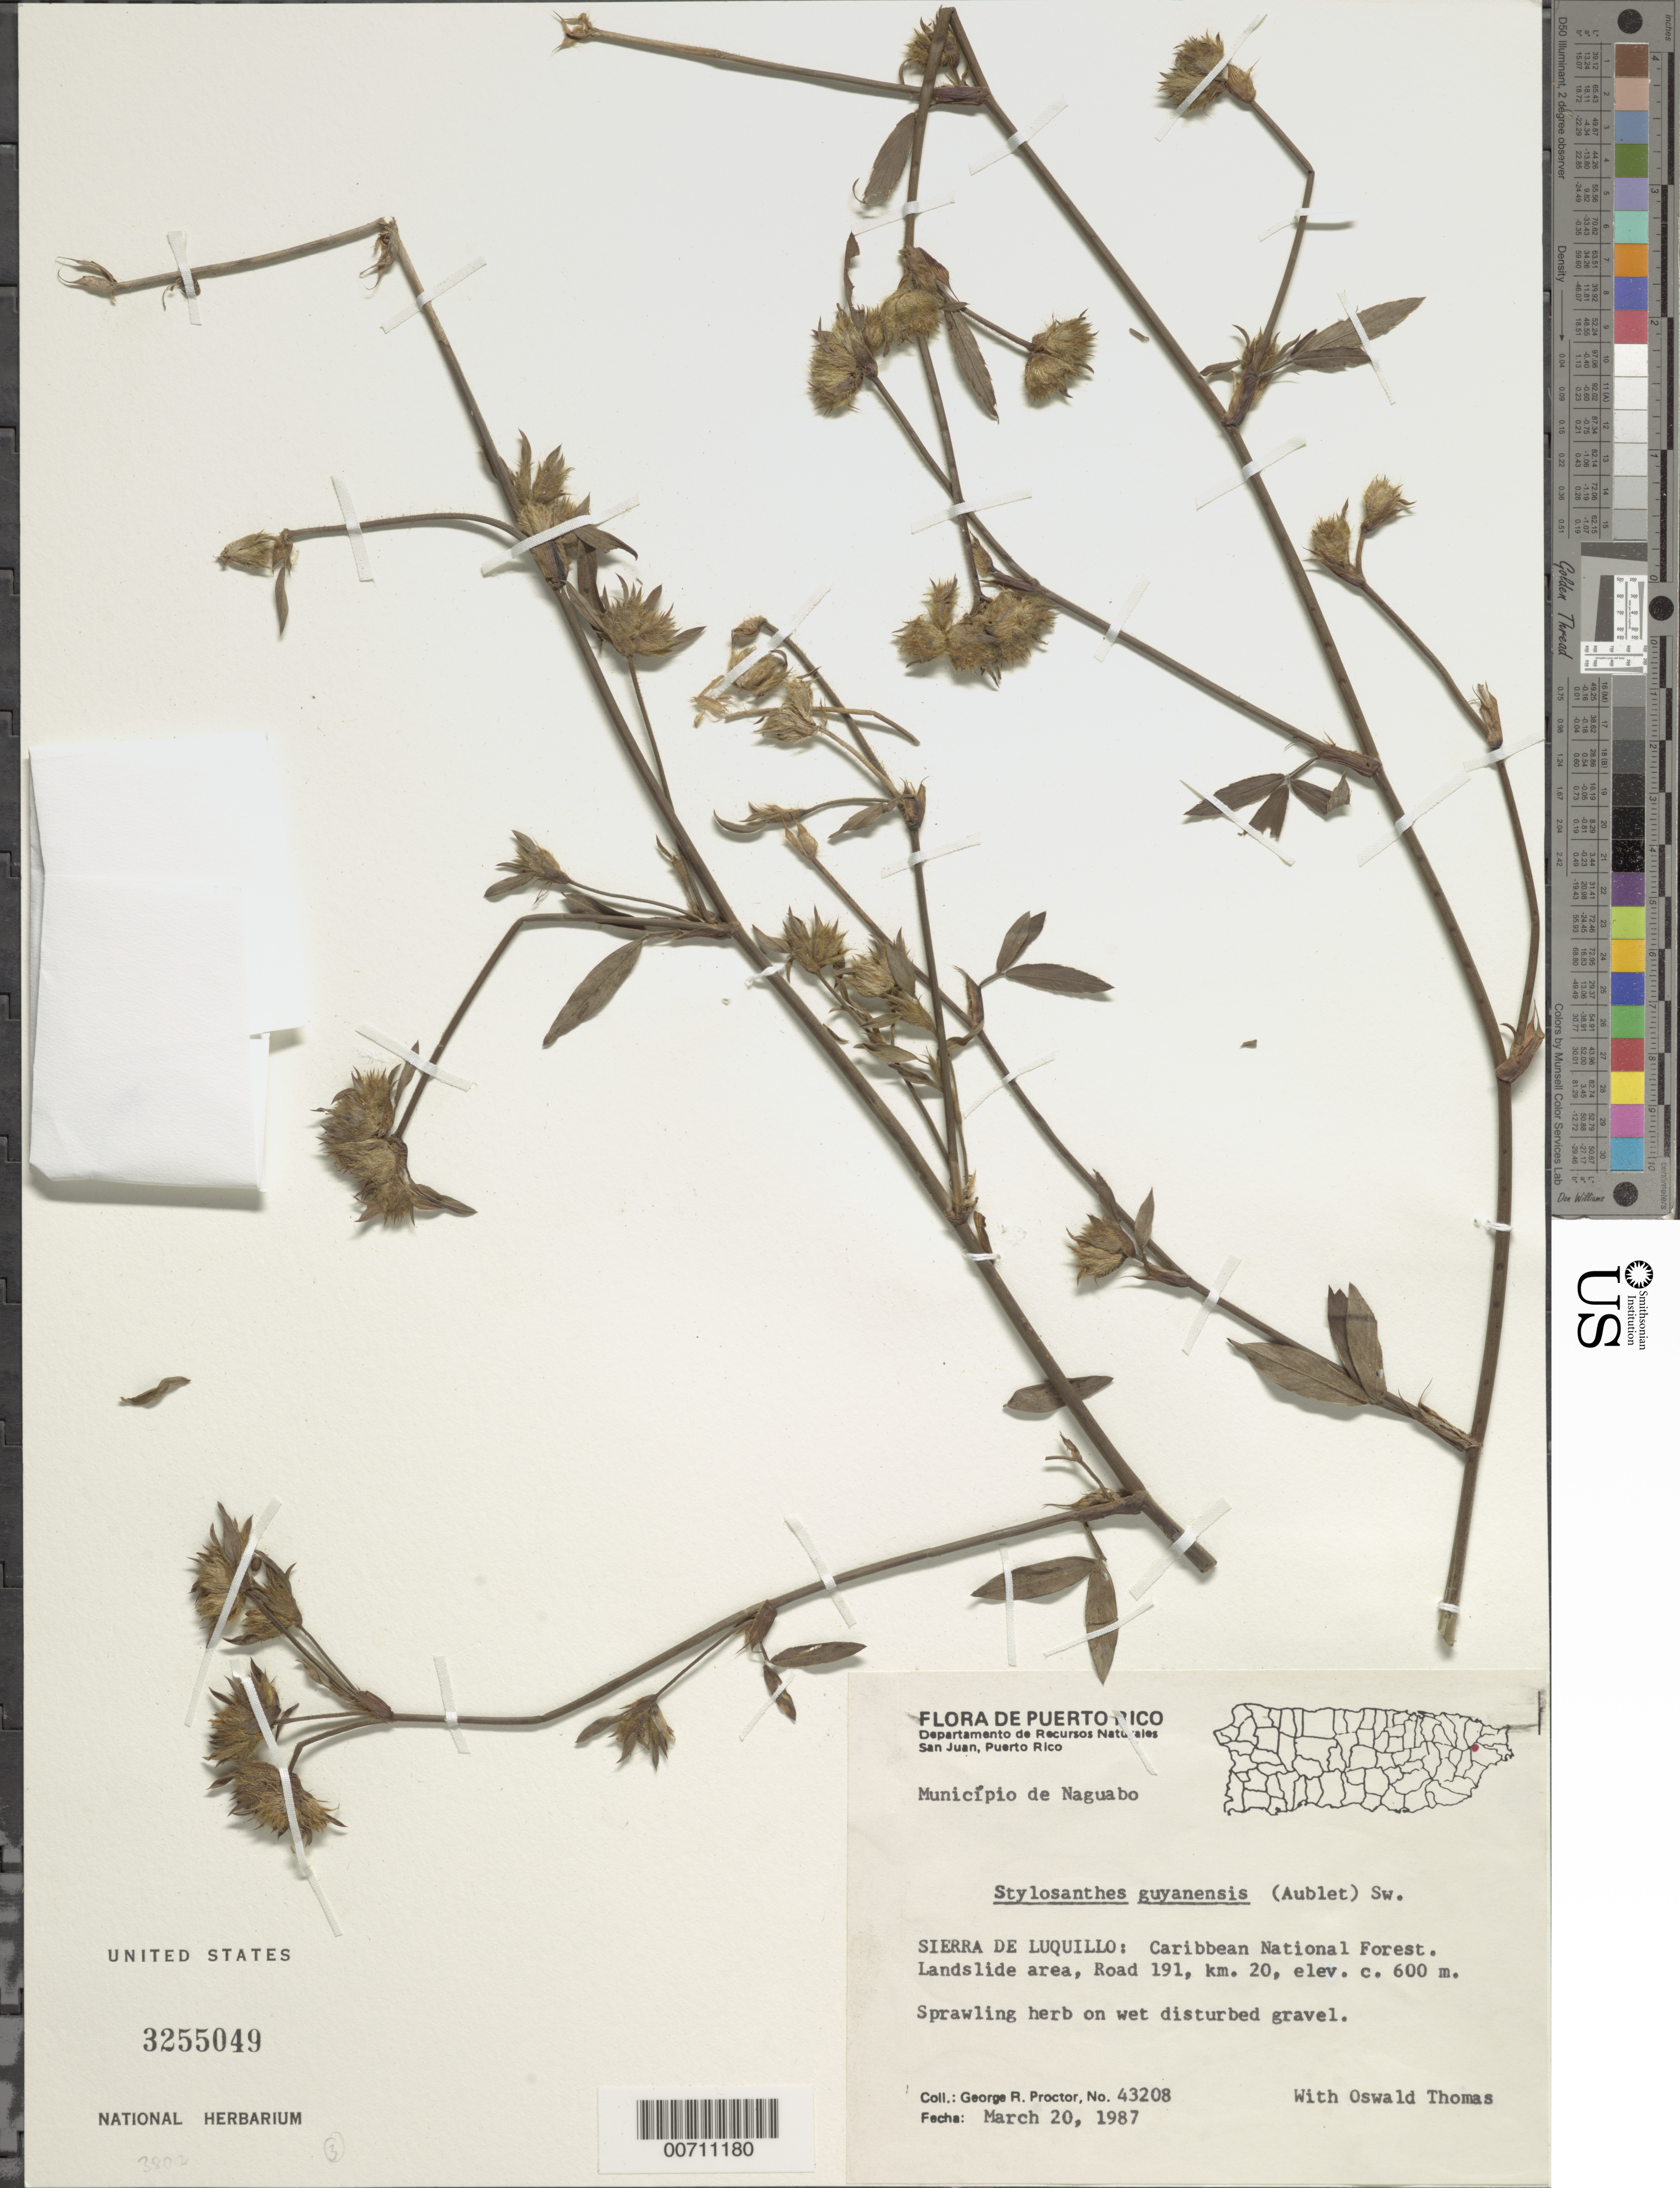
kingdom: Plantae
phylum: Tracheophyta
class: Magnoliopsida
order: Fabales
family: Fabaceae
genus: Stylosanthes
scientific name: Stylosanthes guianensis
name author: (Aubl.) Sw.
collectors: G. R. Proctor & O. Thomas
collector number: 43208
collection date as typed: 20 Mar 1987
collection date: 1987-03-20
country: Puerto Rico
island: Greater Antilles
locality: Sierra de Luquillo: Carib. Natl. Forest, Landslide area, Rd 191, km 20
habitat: On wet disturbed gravel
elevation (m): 600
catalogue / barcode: US 3255049